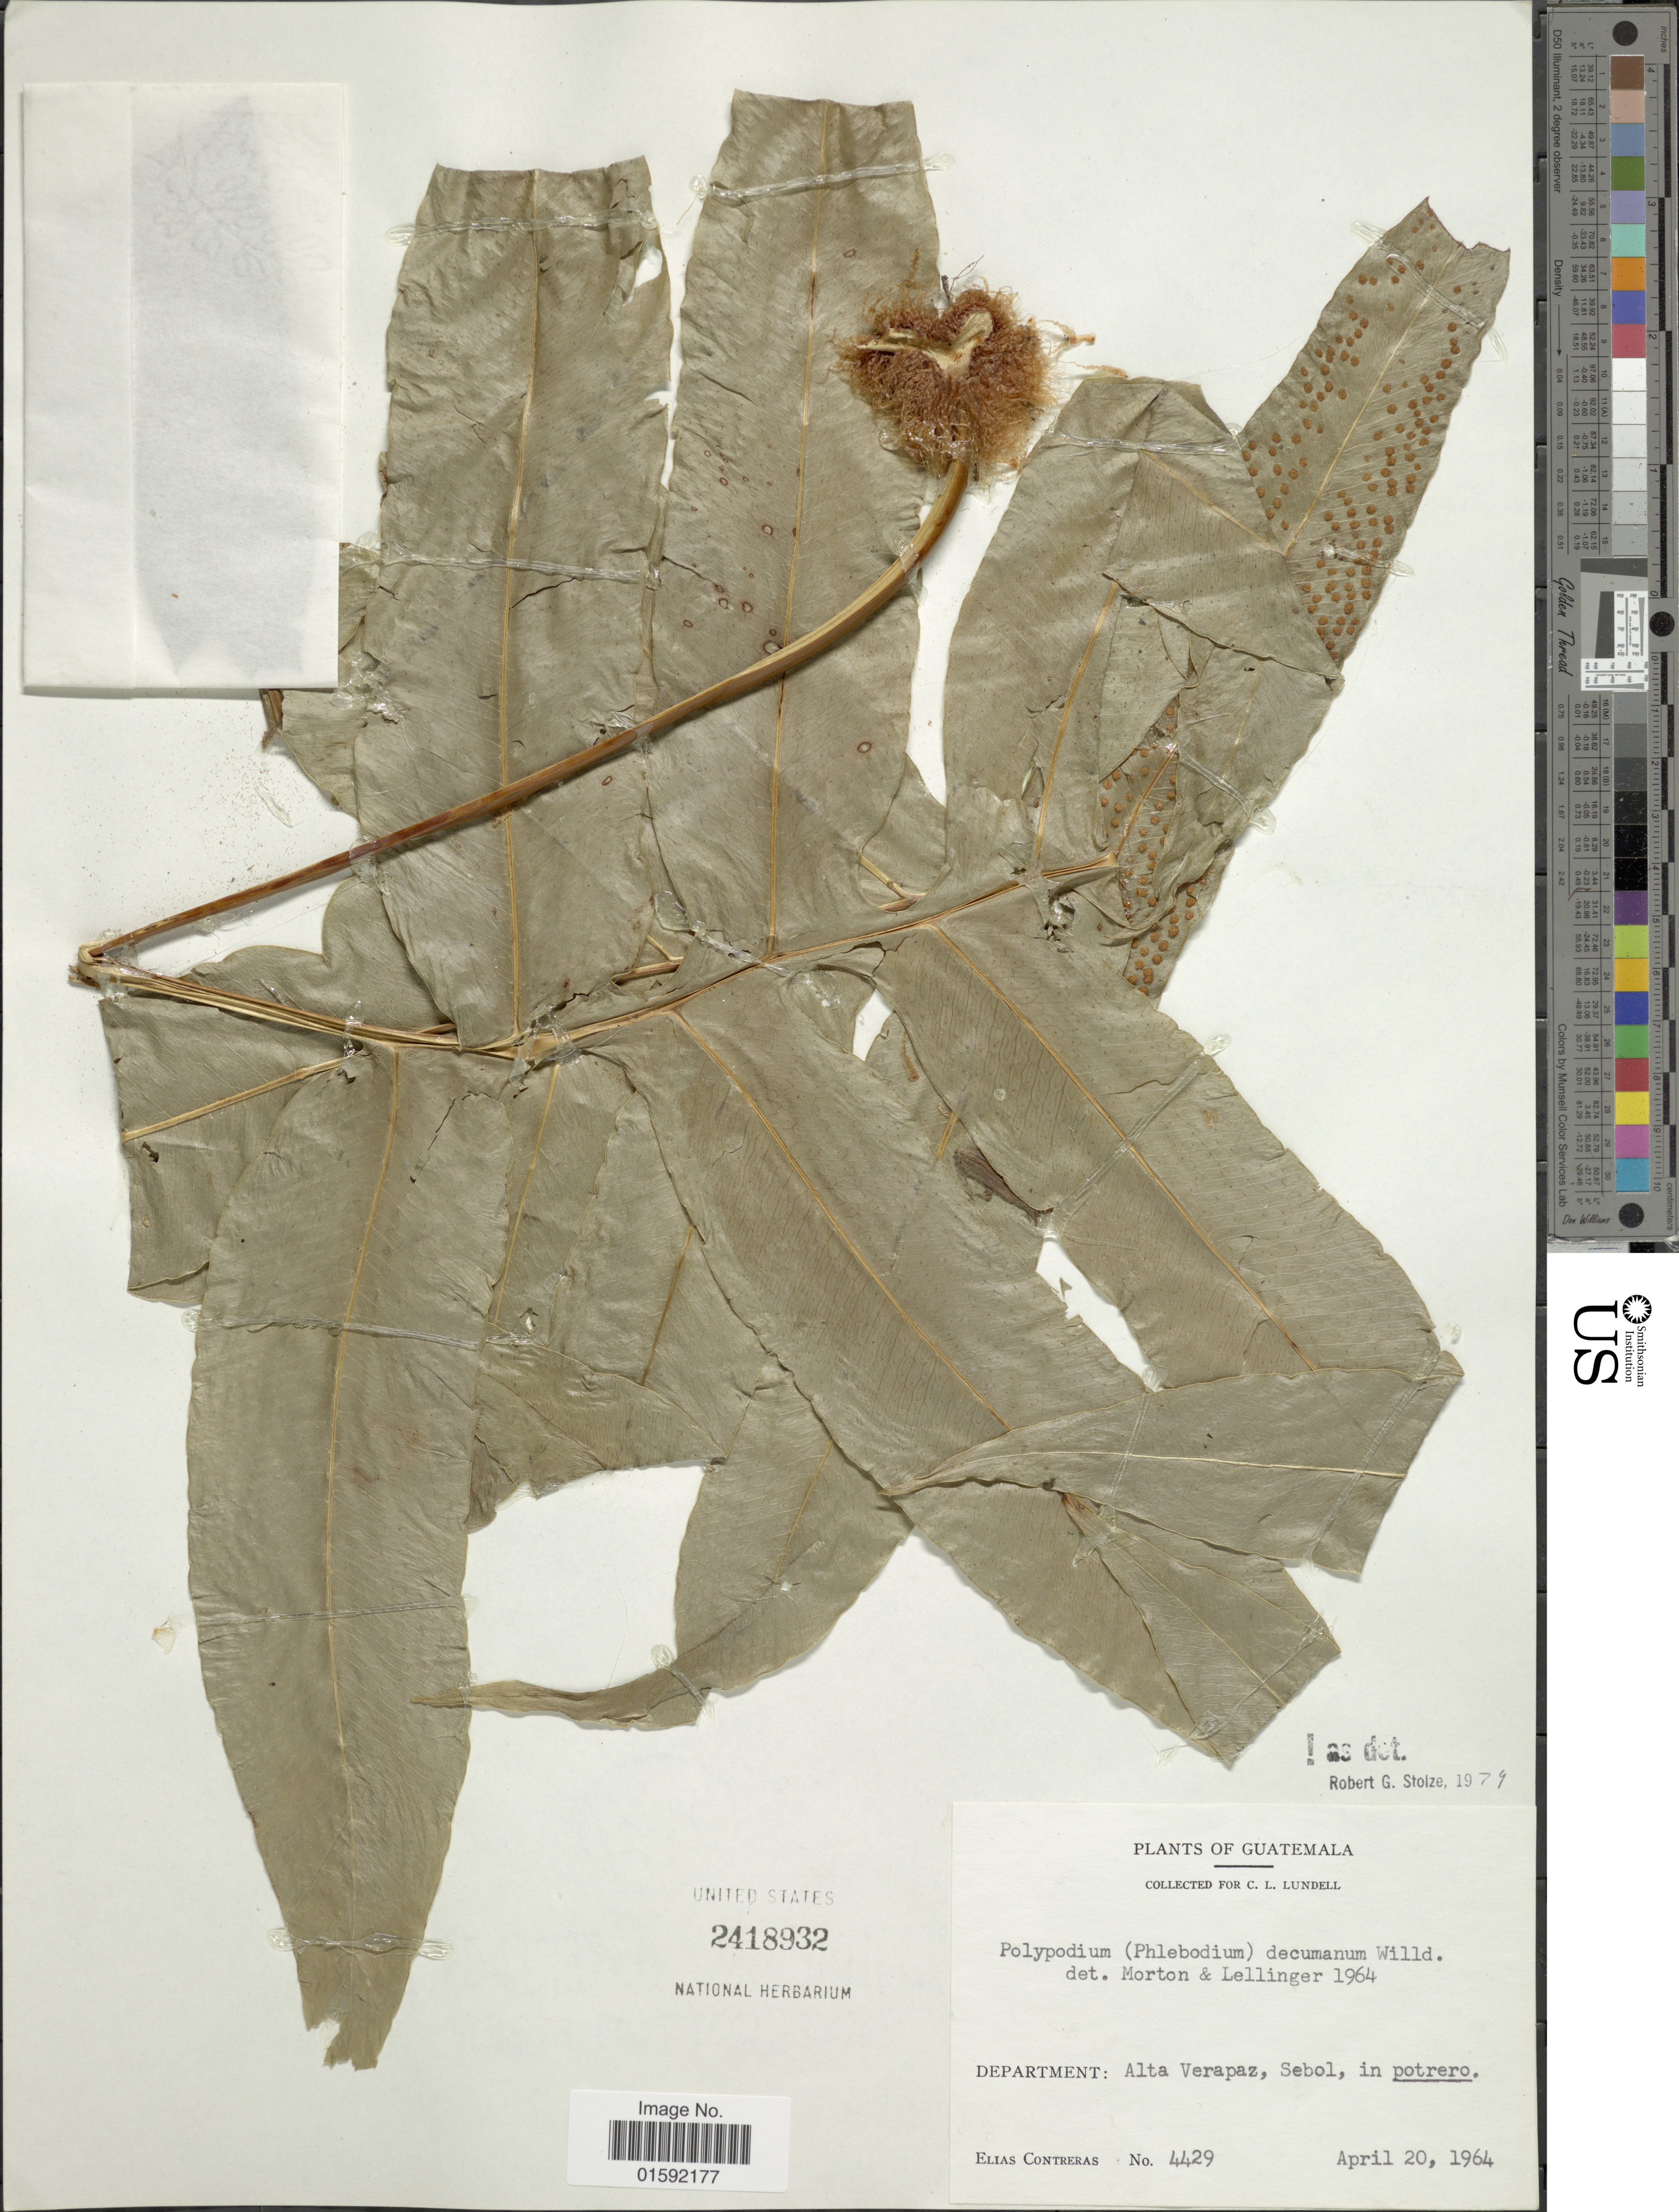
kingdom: Plantae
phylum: Tracheophyta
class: Polypodiopsida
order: Polypodiales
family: Polypodiaceae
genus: Phlebodium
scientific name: Phlebodium decumanum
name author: (Willd.) J. Sm.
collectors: E. Contreras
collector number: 4429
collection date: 1964-04-20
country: Guatemala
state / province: Alta Verapaz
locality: Department: Alta Verapaz, Sebol, in potrero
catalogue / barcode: US 2418932